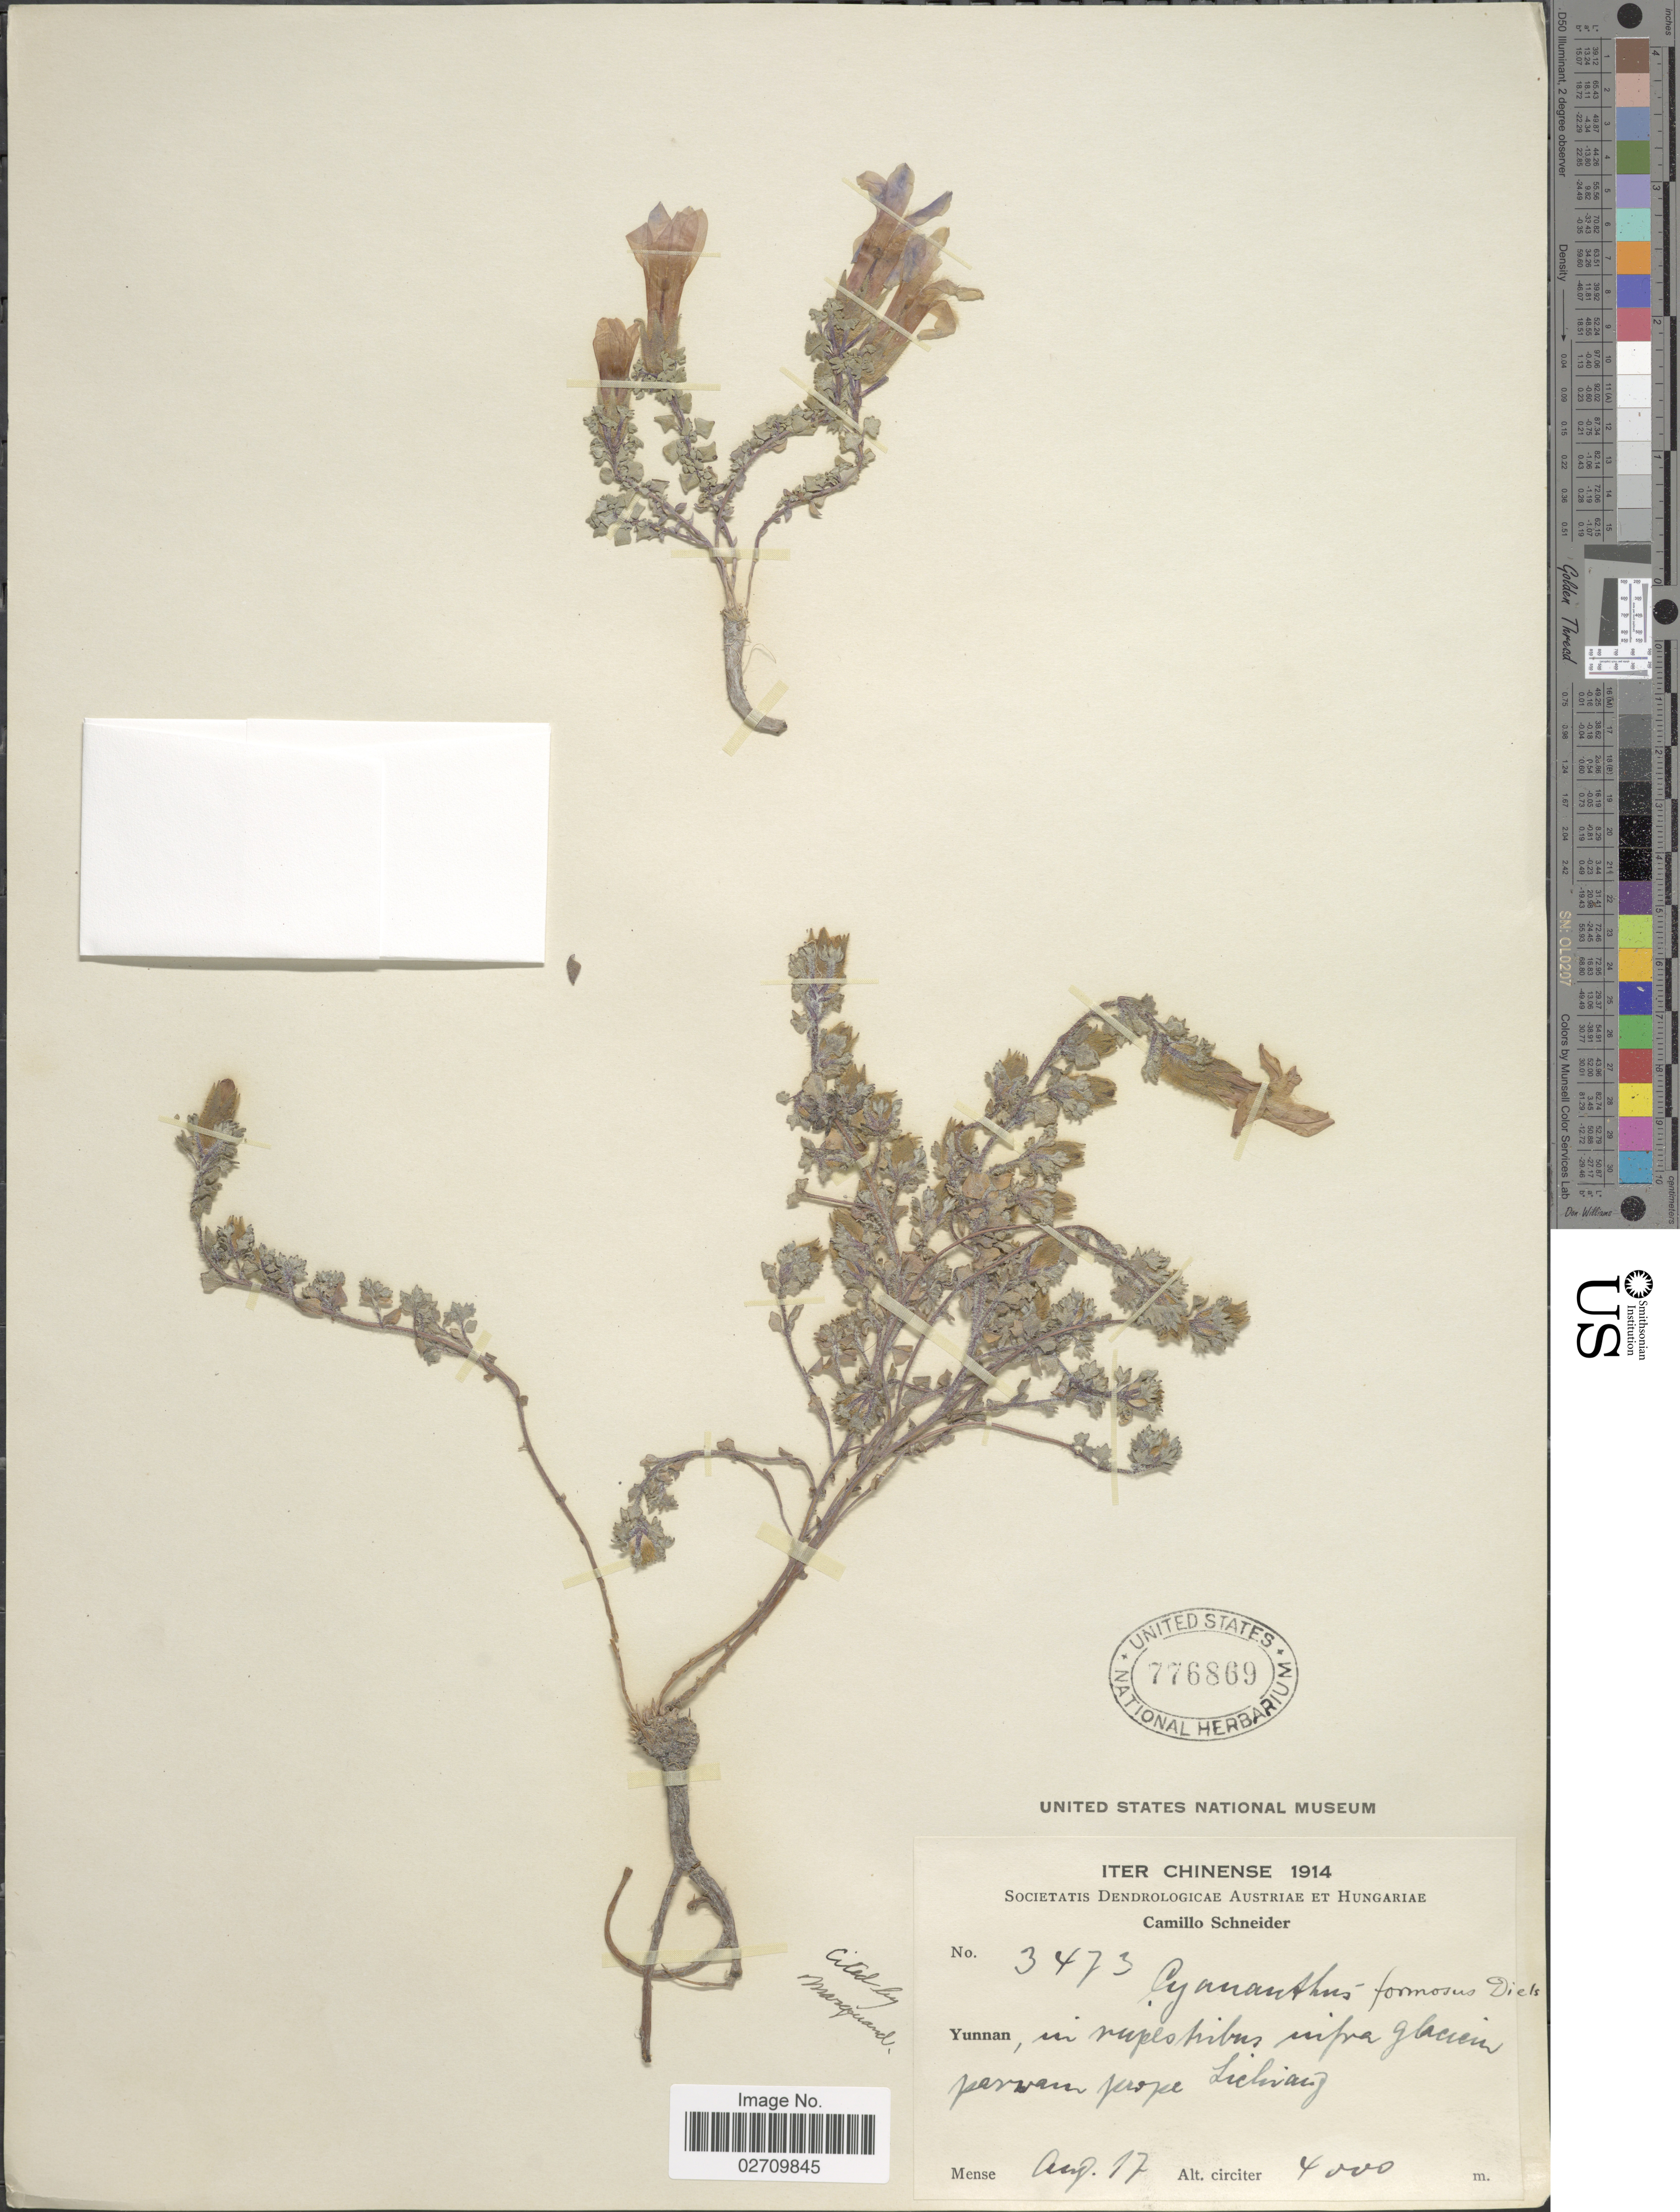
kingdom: Plantae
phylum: Tracheophyta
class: Magnoliopsida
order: Asterales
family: Campanulaceae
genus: Cyananthus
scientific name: Cyananthus formosus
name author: Diels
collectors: C. K. Schneider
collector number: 3473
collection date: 1914-08-17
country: China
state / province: Yunnan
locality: In rupestribus infra glacien perwan prope Lichiang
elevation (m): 4000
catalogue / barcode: US 776869